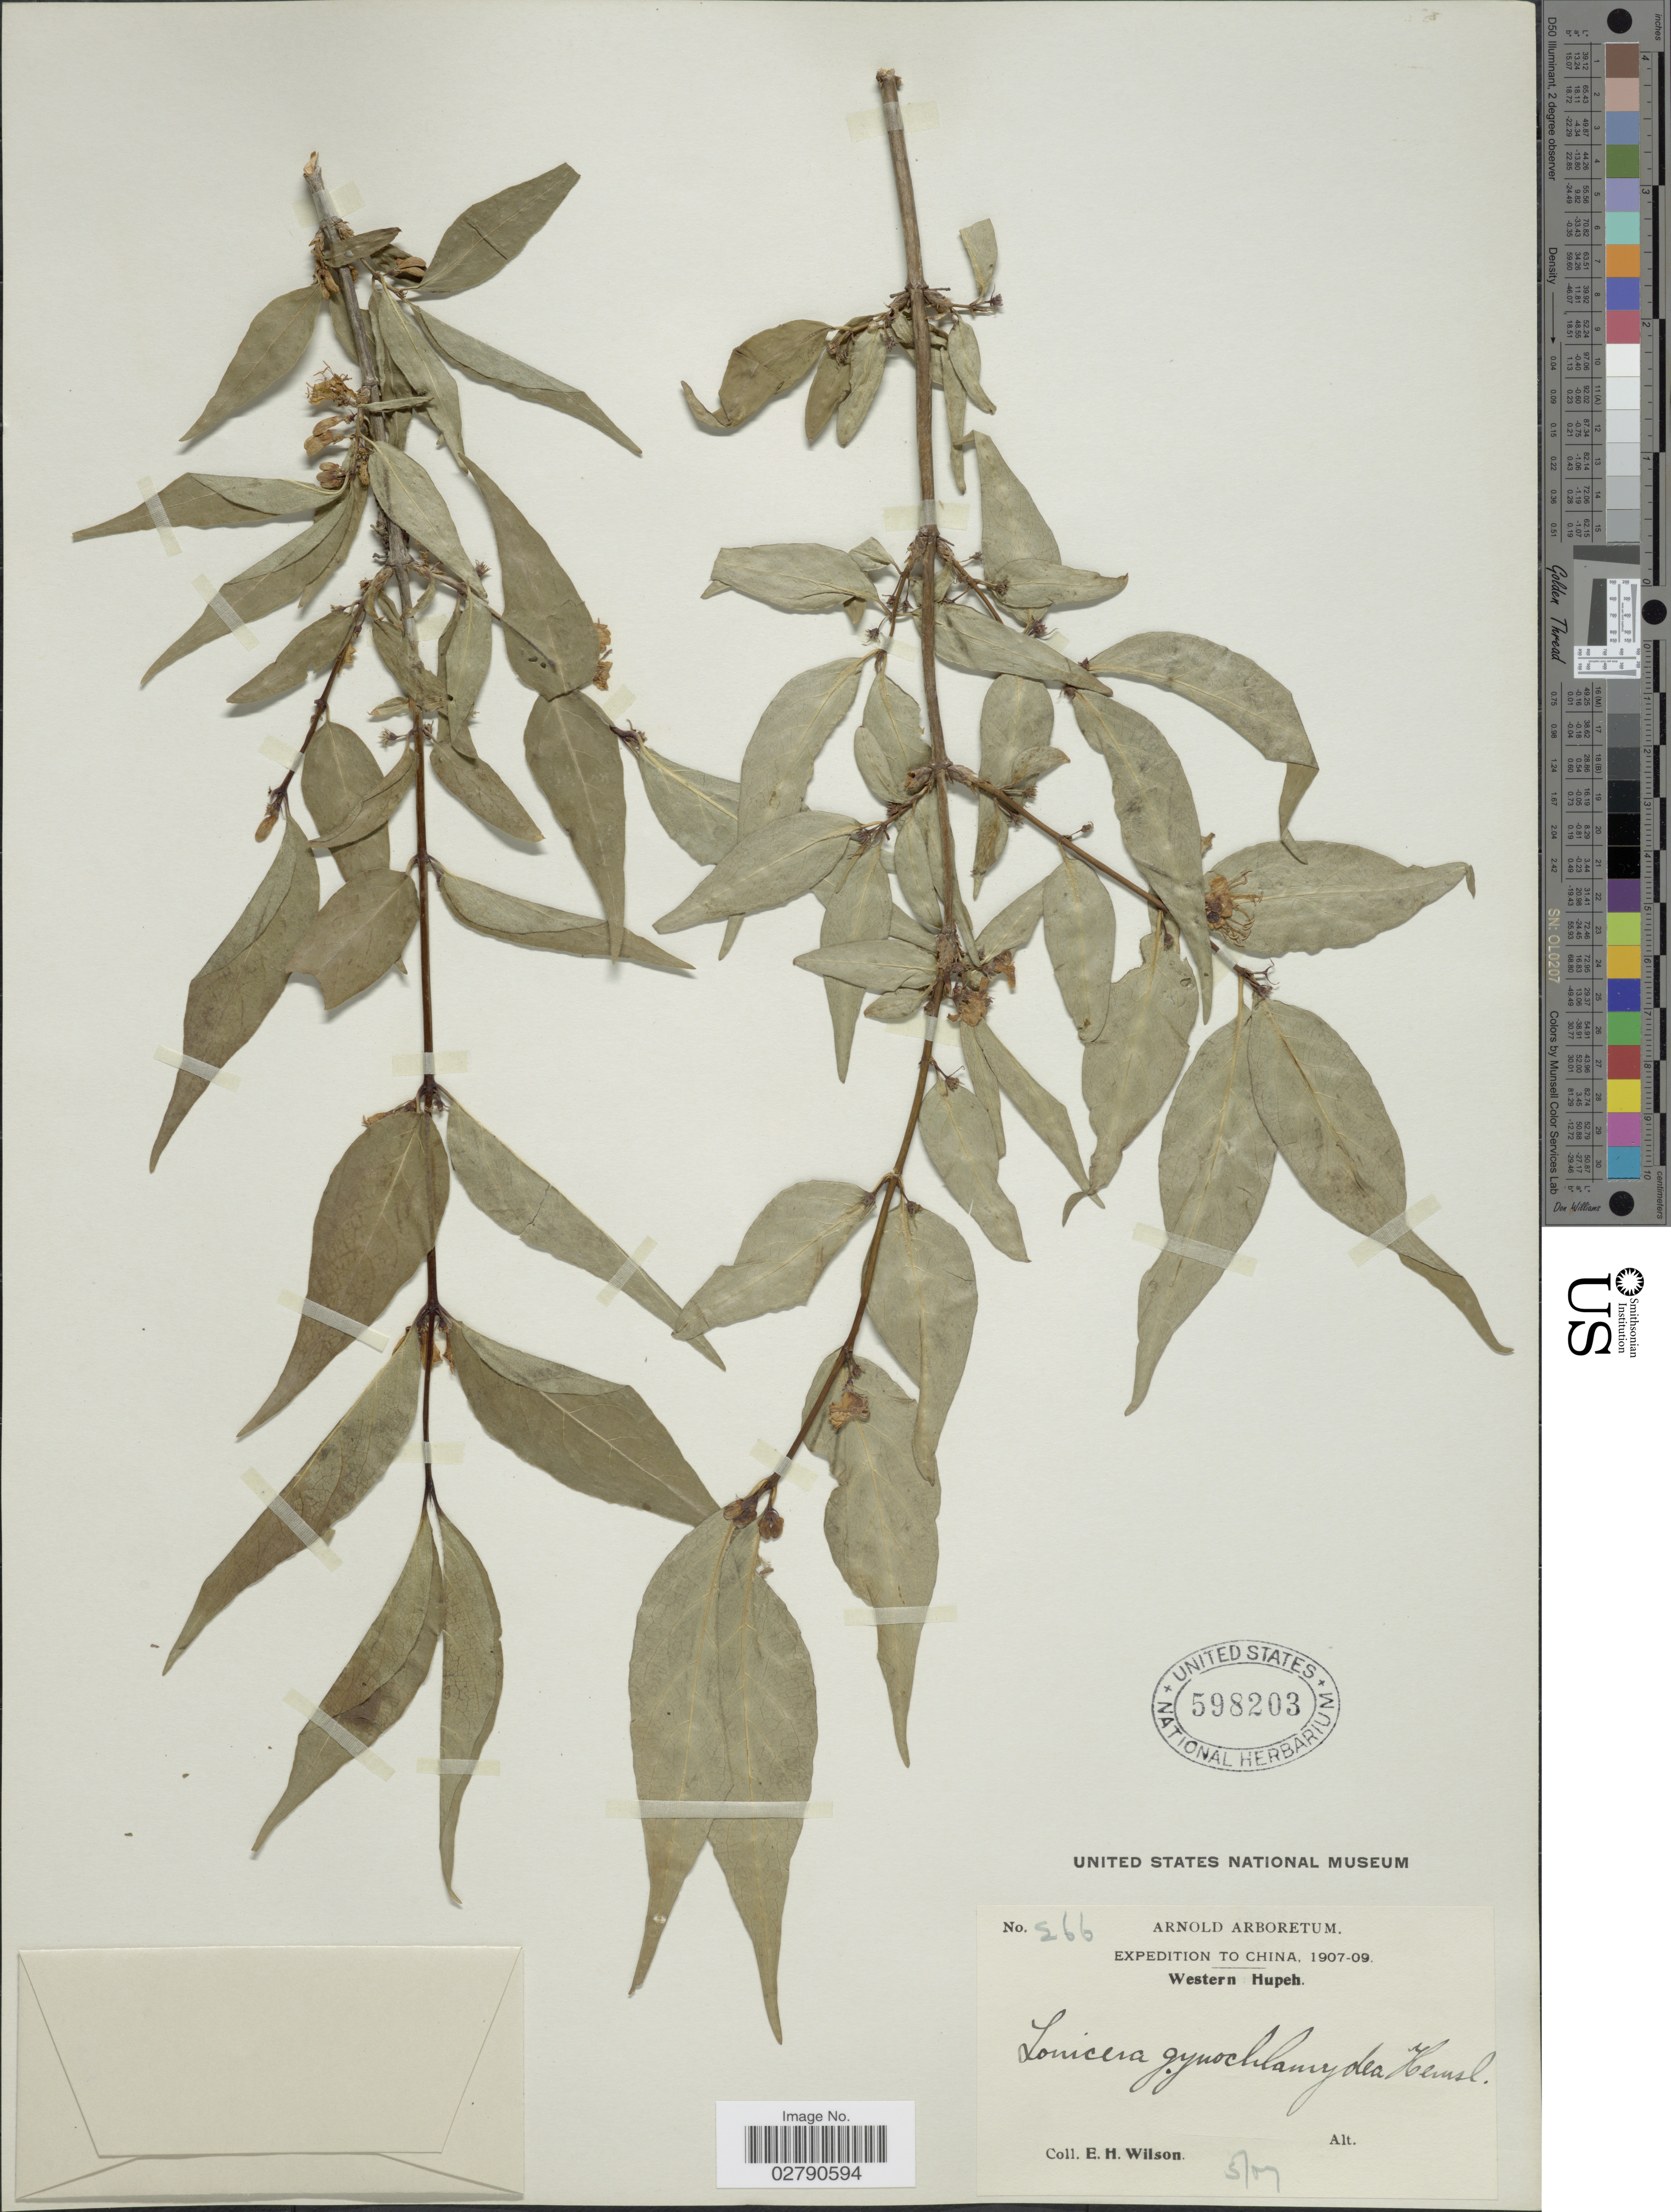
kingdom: Plantae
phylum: Tracheophyta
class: Magnoliopsida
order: Dipsacales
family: Caprifoliaceae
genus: Lonicera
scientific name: Lonicera gynochlamydea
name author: Hemsl.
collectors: E. Wilson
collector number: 266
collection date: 1907-05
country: China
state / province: Hubei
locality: Western Hupeh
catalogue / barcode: US 598203